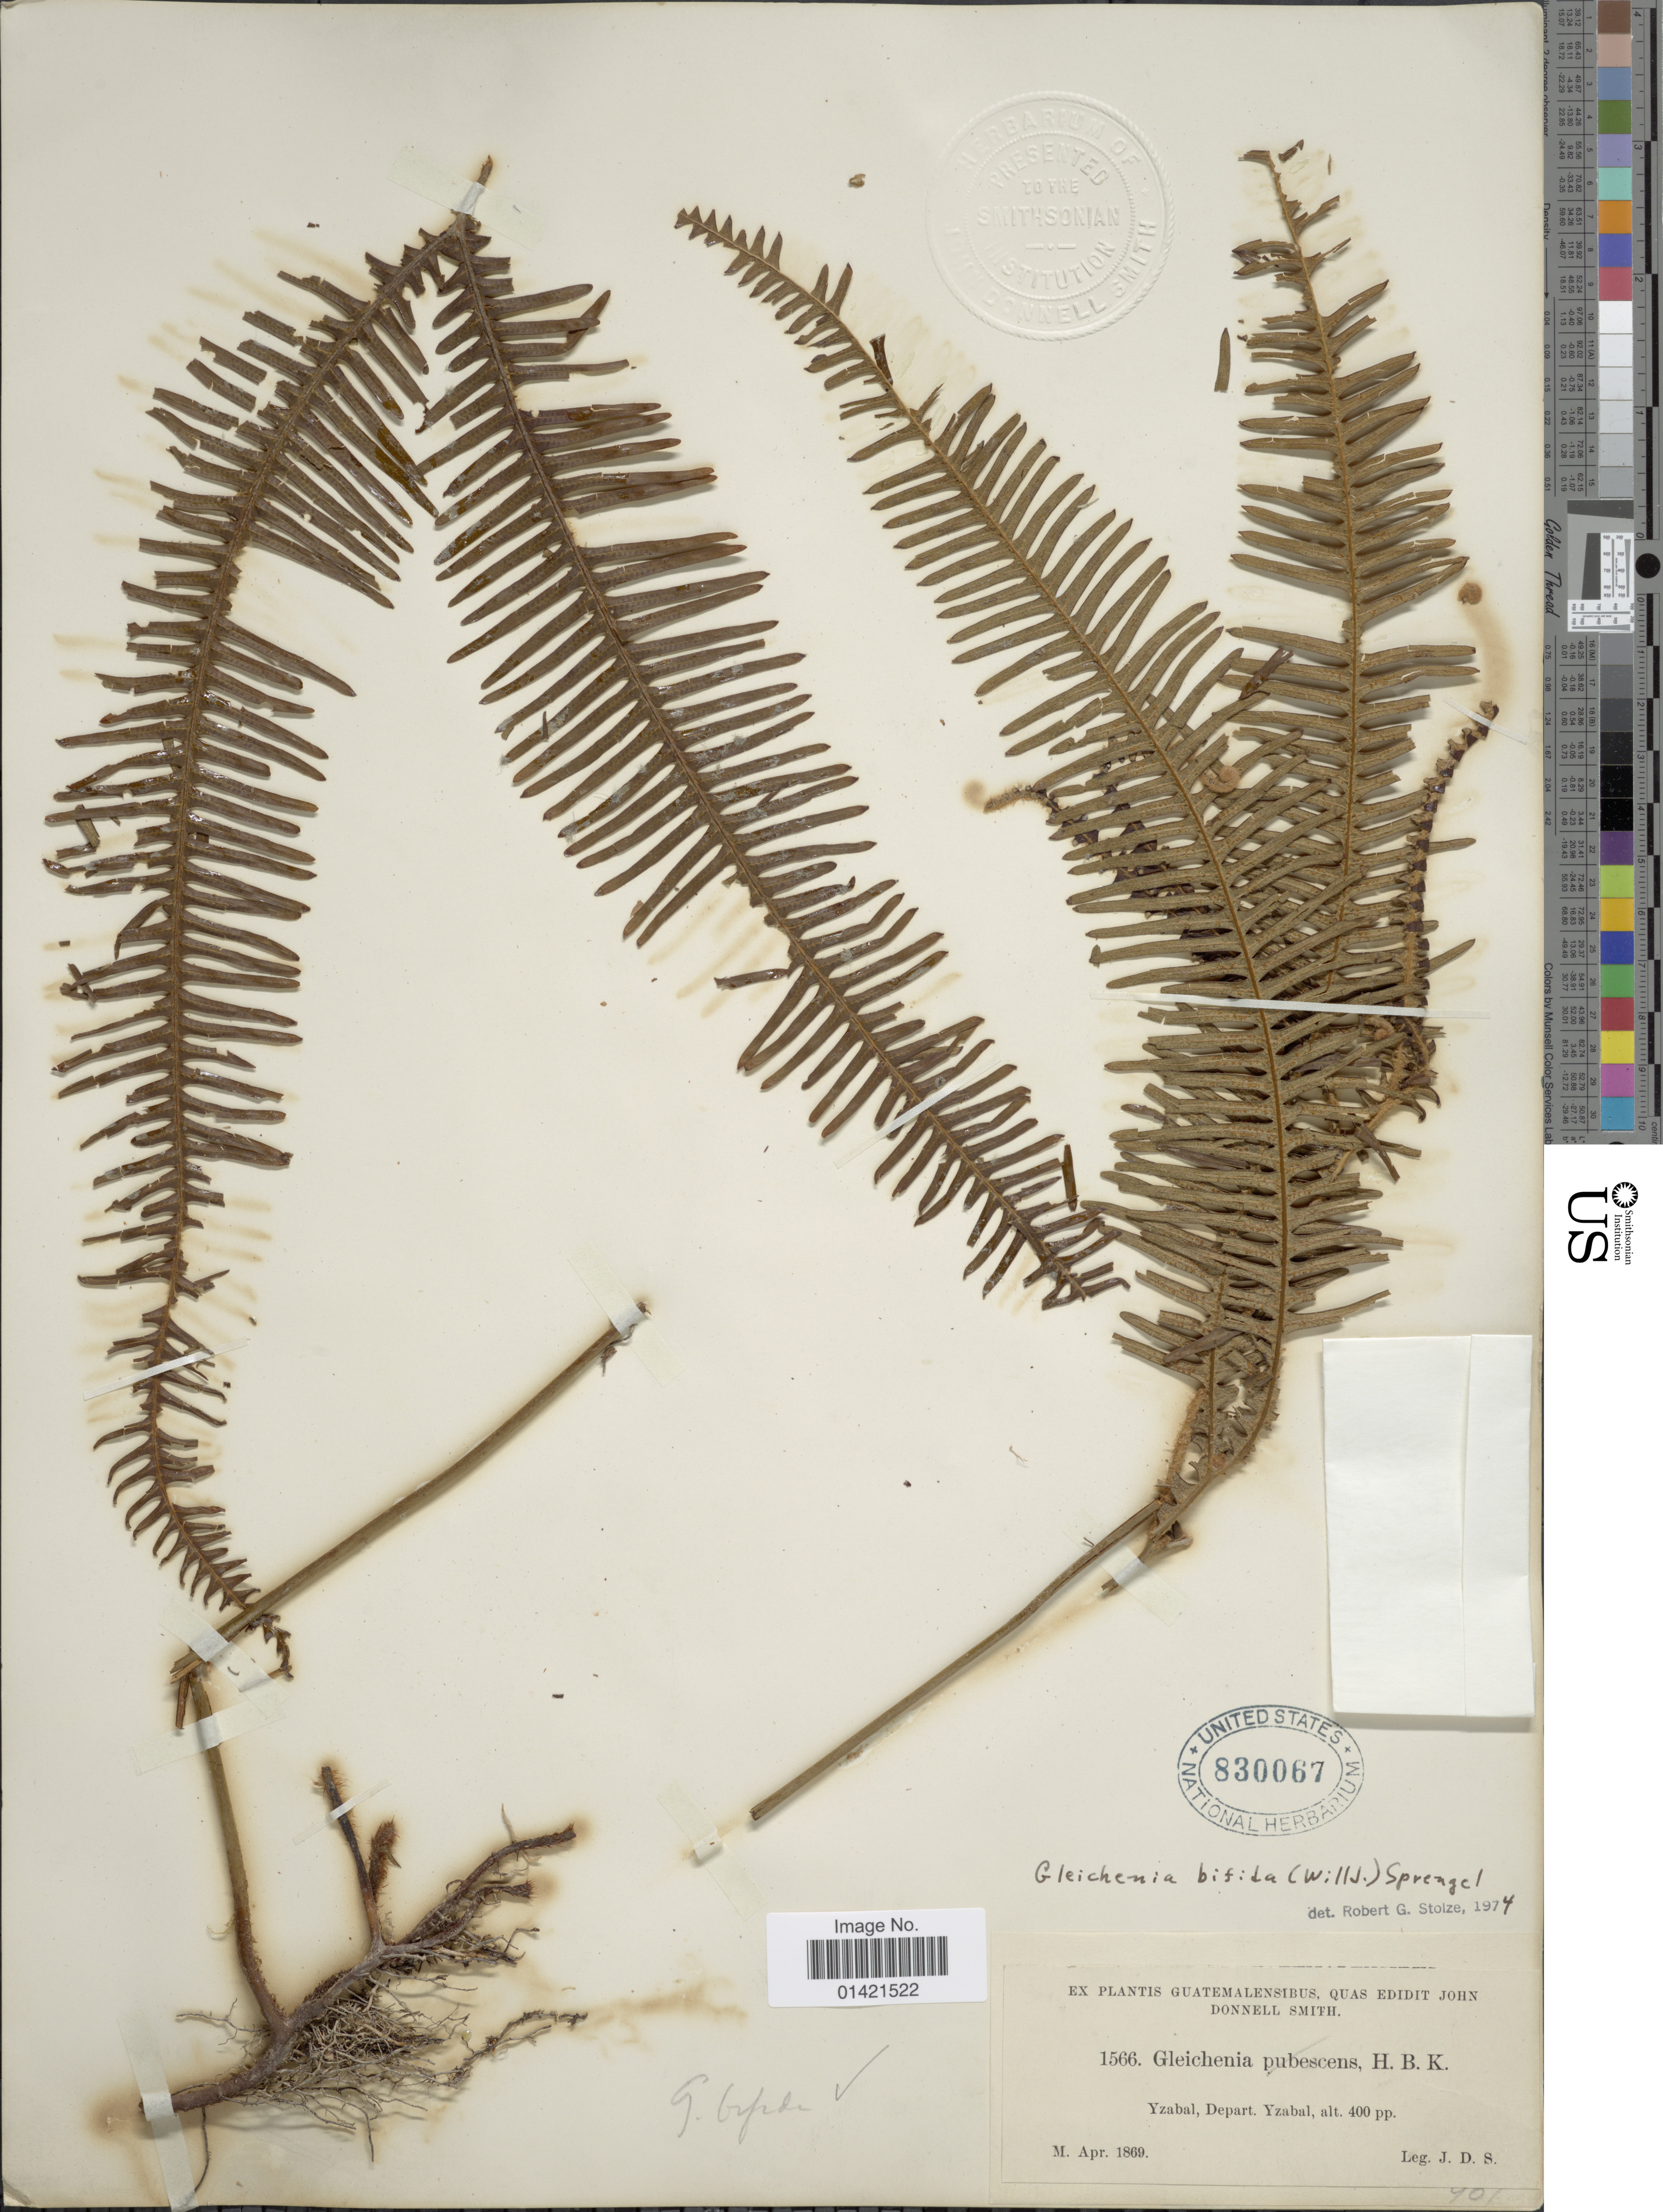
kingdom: Plantae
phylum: Tracheophyta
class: Polypodiopsida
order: Gleicheniales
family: Gleicheniaceae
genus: Sticherus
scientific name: Sticherus bifidus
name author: (Willd.) Ching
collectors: J. Donnell Smith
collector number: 1566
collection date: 1869-04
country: Guatemala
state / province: Izabal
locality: Yzabal, Depart. Yzabal.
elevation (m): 122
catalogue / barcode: US 830067